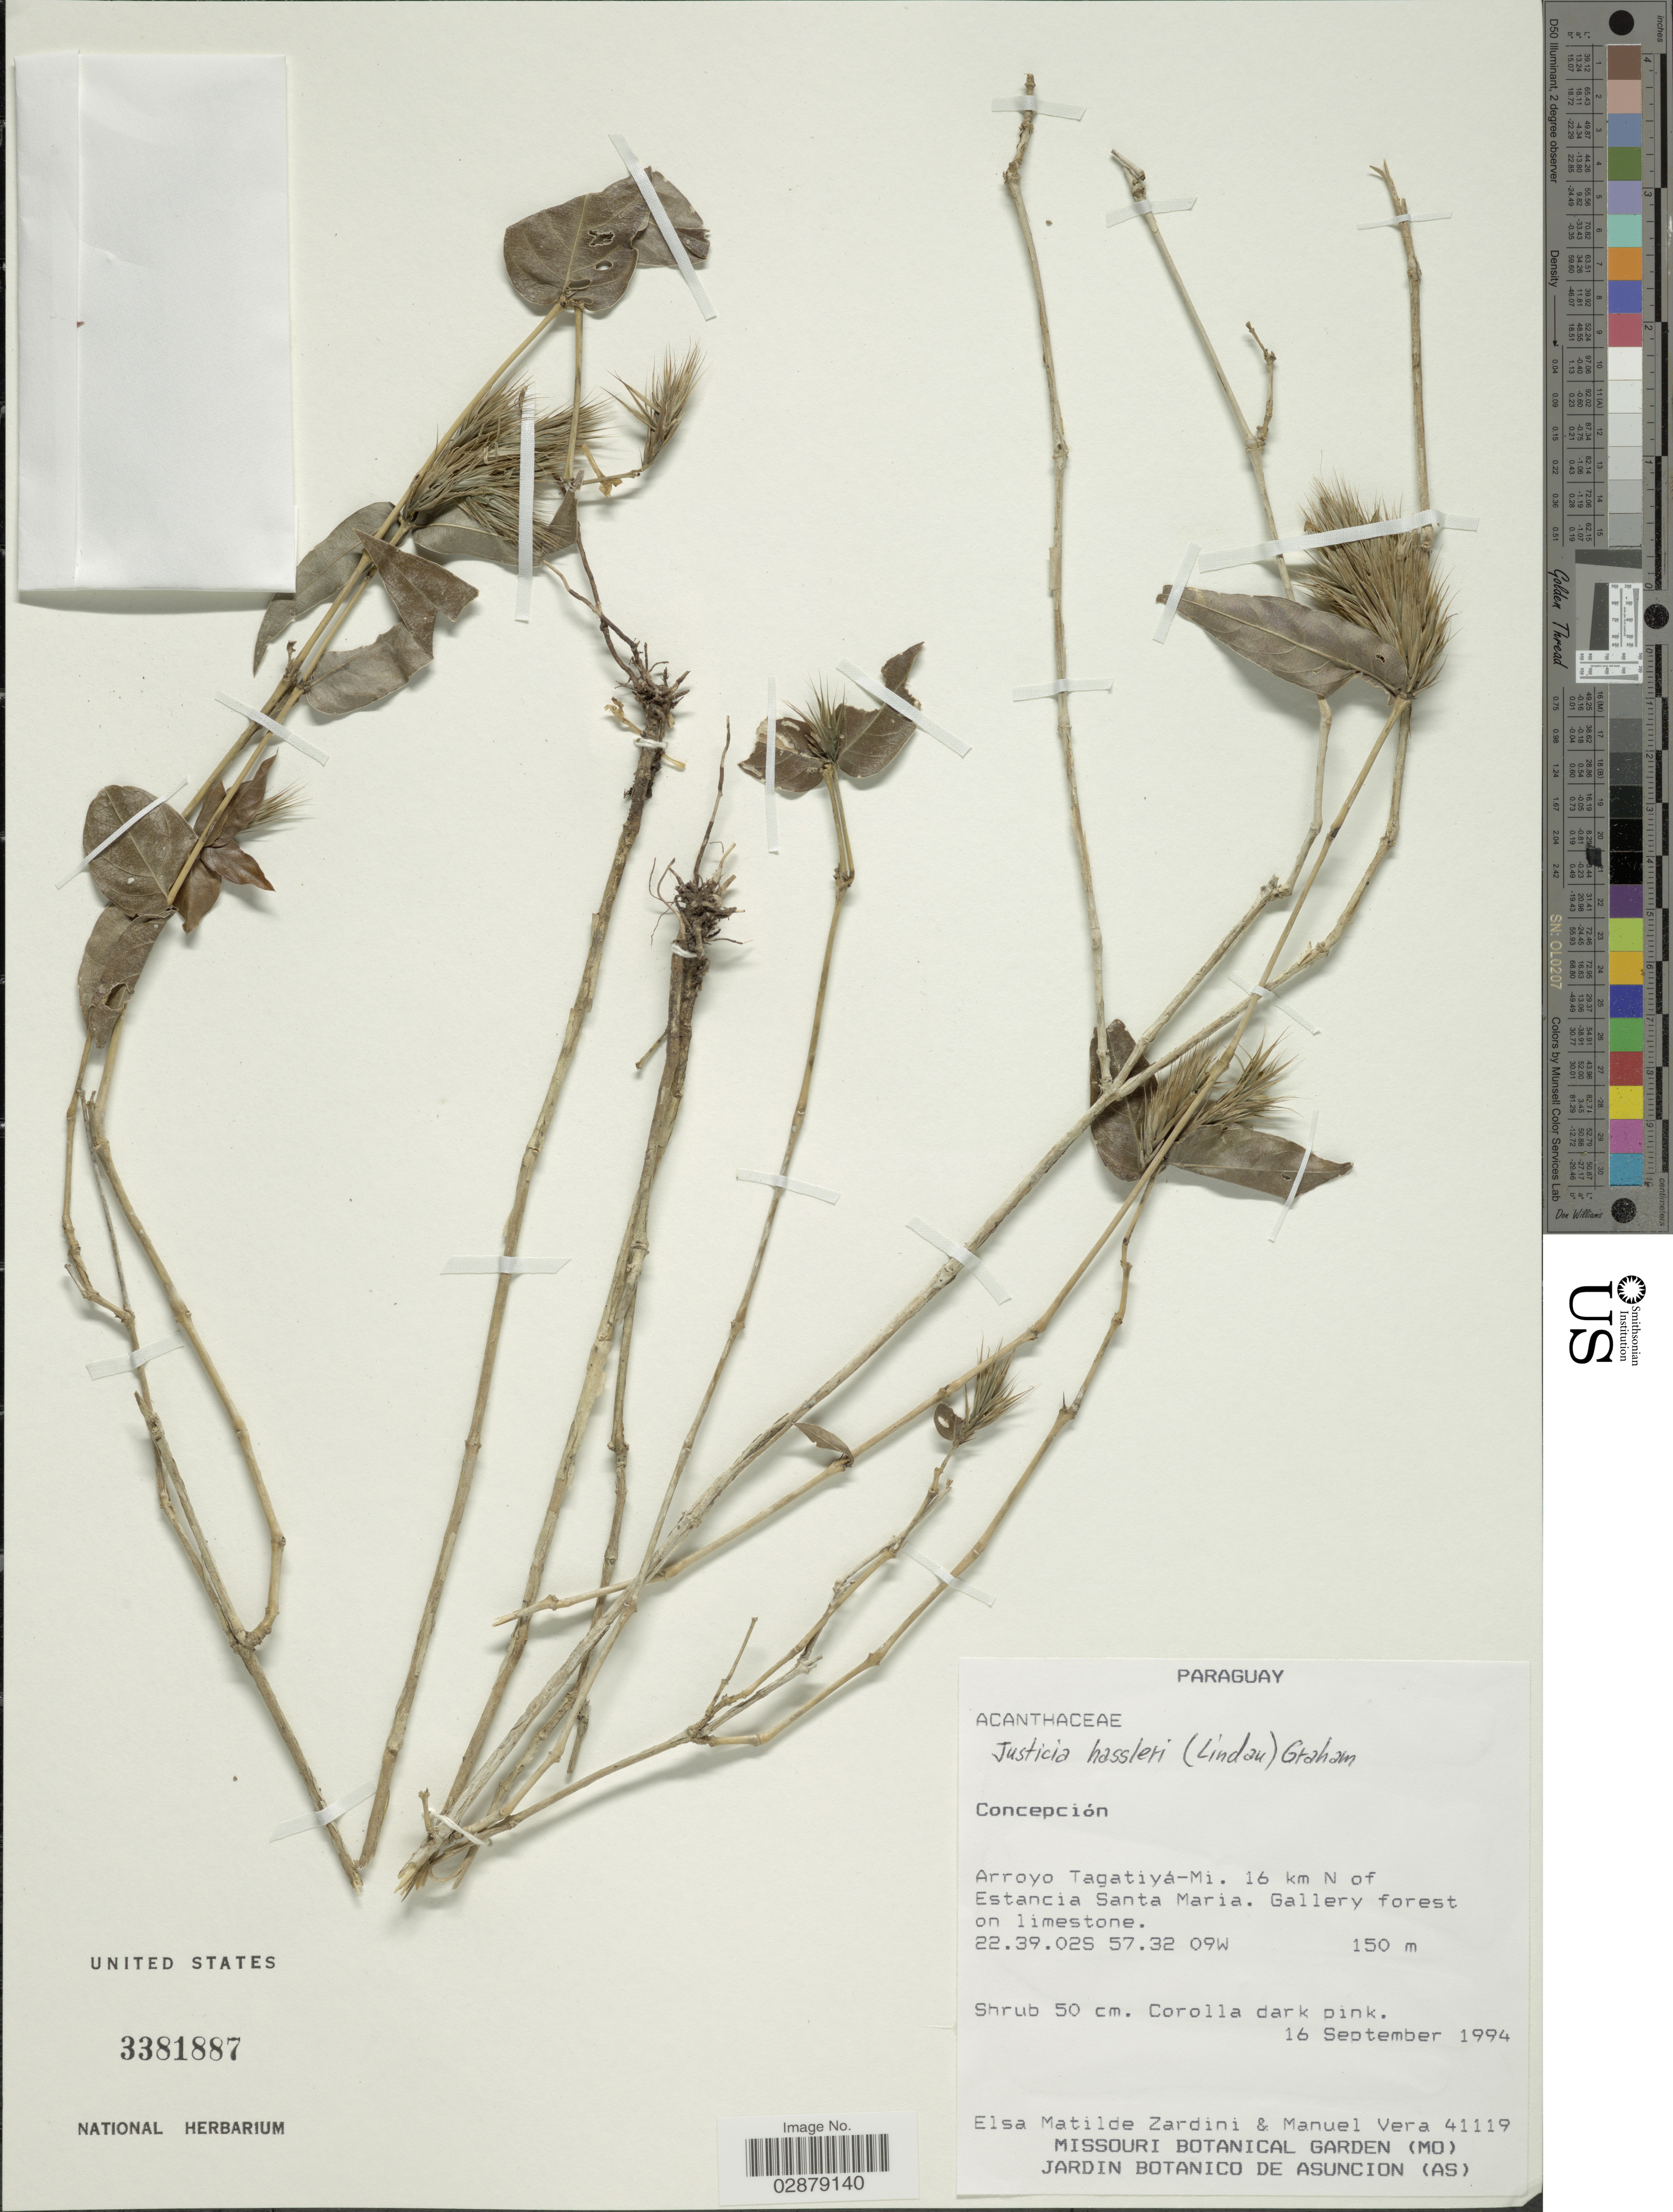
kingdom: Plantae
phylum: Tracheophyta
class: Magnoliopsida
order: Lamiales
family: Acanthaceae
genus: Justicia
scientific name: Justicia hassleri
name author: (Lindau) V.A.W. Graham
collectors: E. M. Zardini & M. Vera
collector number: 41119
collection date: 1994-09-16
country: Paraguay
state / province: Concepcion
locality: Arroyo Tagatiyá-Mi. 16 km N of Estancia Santa Maria.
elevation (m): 150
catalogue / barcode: US 3381887